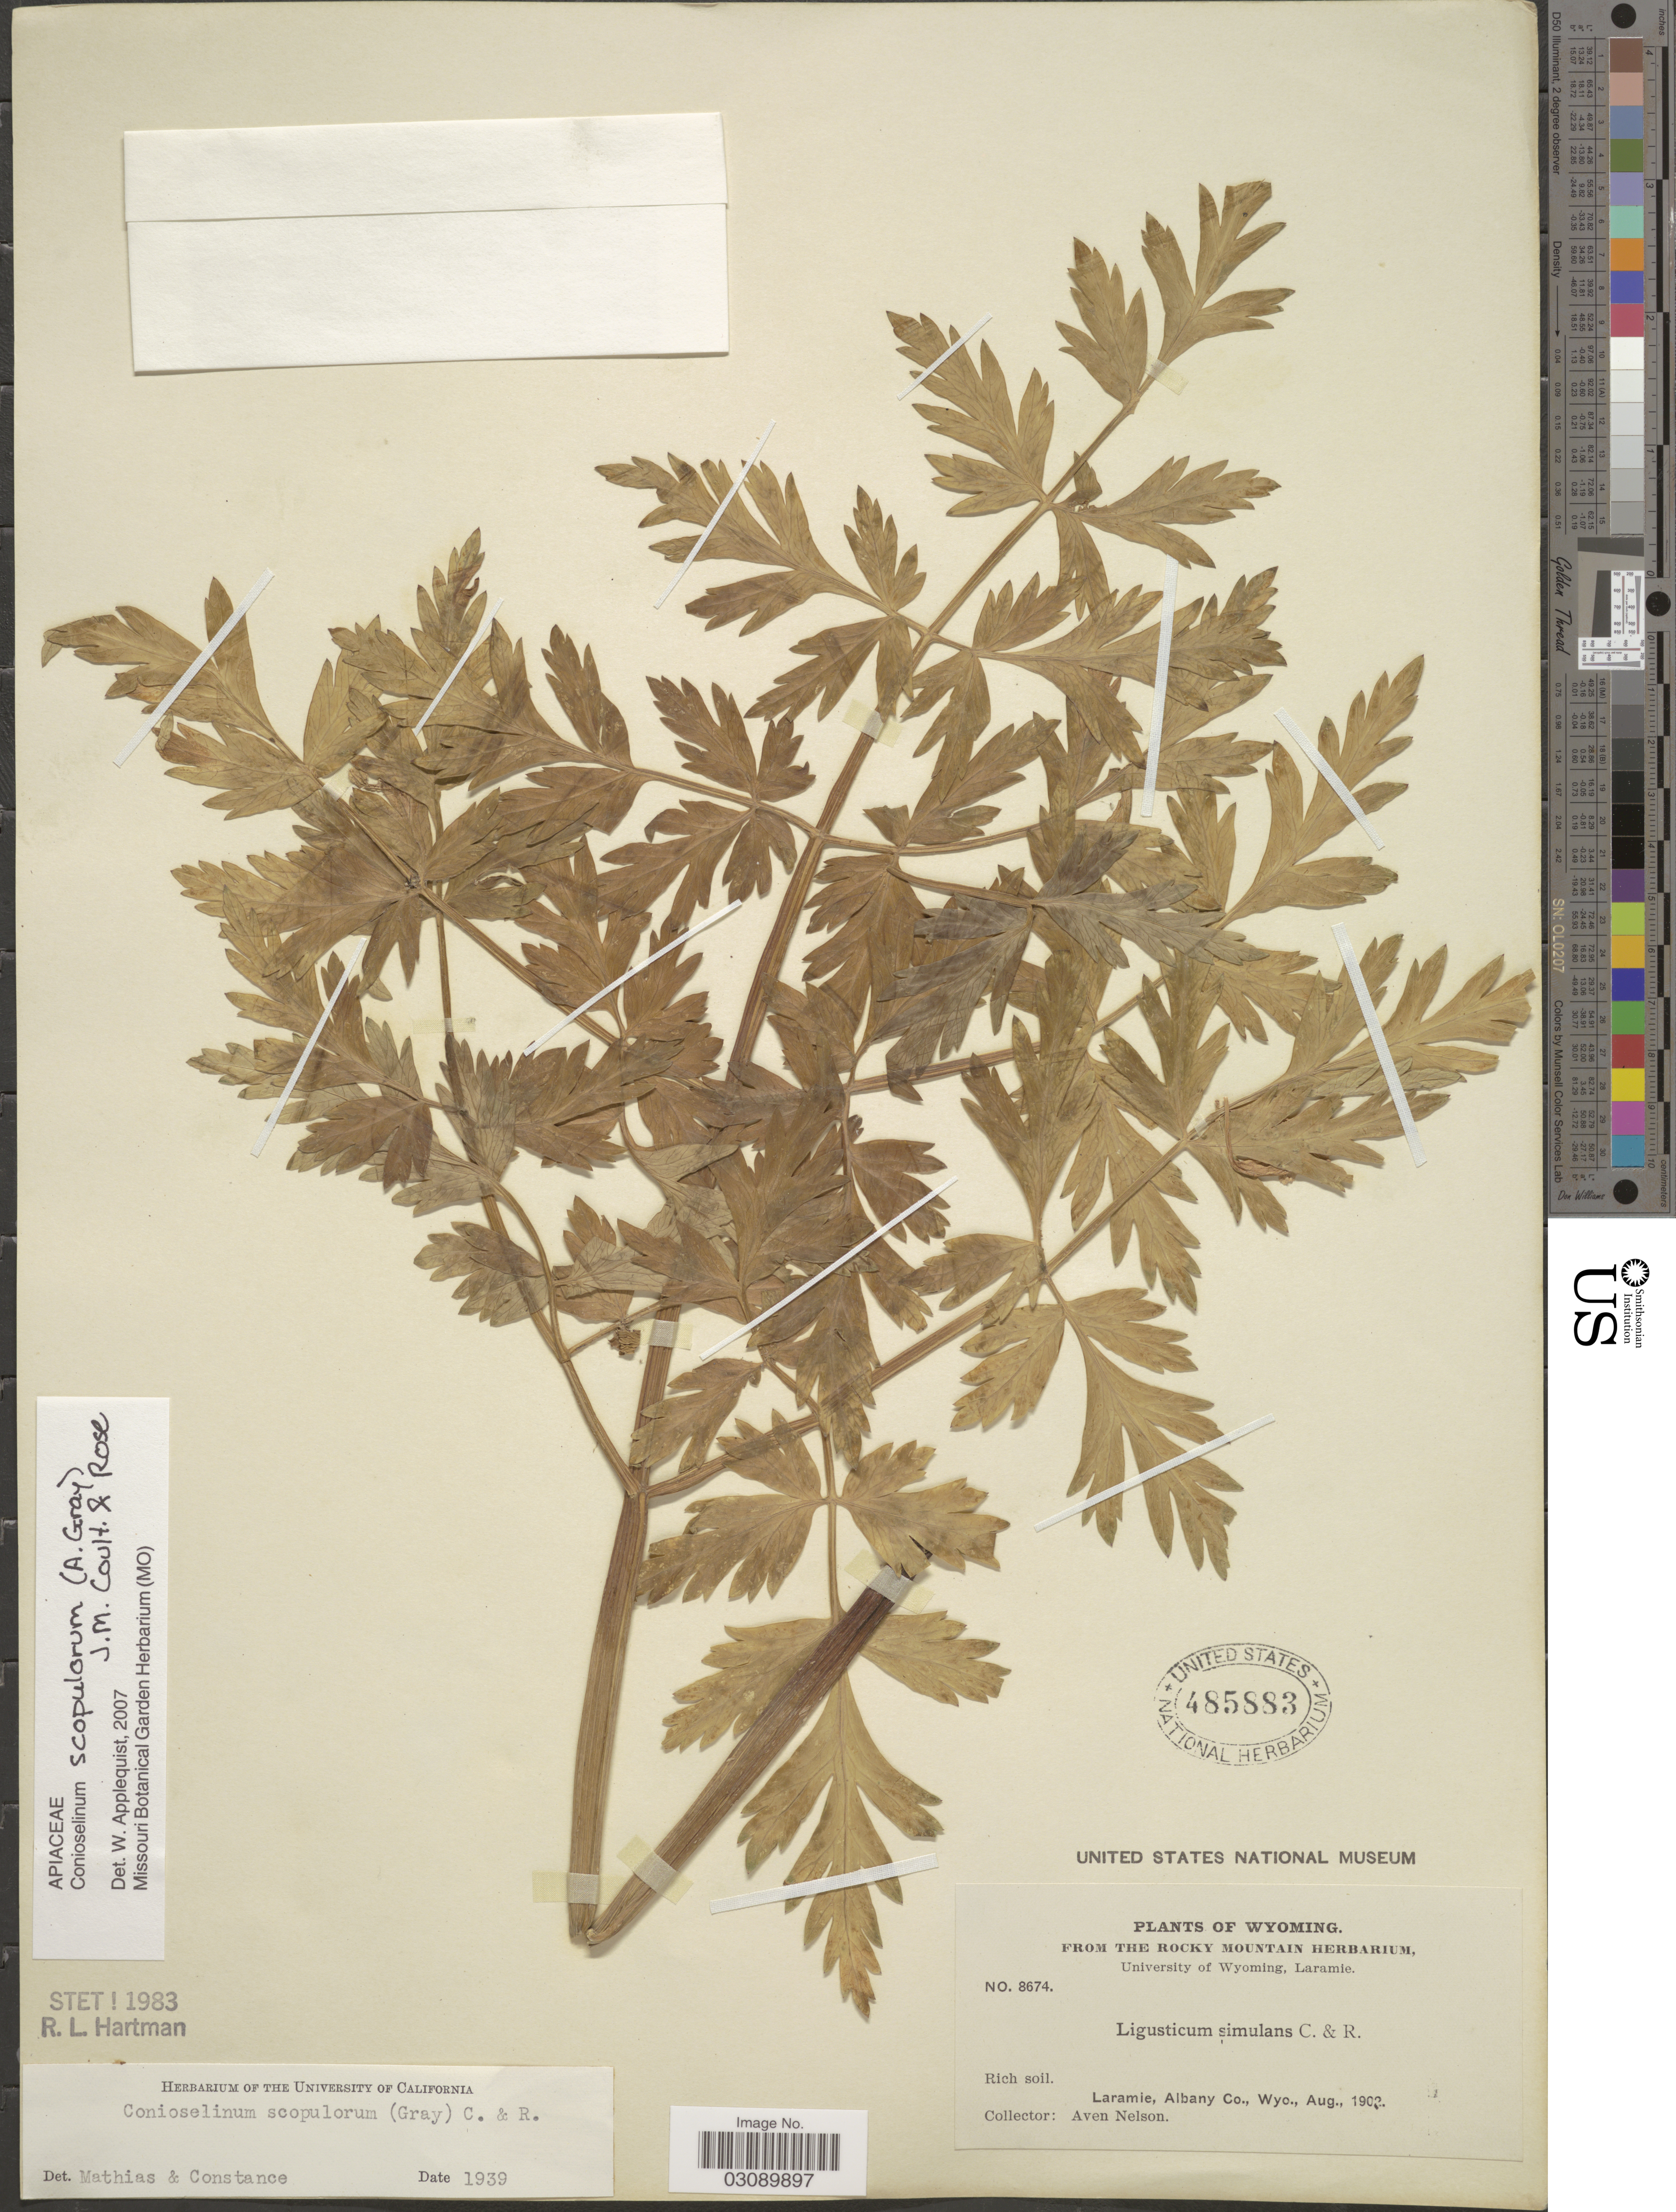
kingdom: Plantae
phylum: Tracheophyta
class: Magnoliopsida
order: Apiales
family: Apiaceae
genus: Conioselinum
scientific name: Conioselinum scopulorum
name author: (A. Gray) J.M. Coult. & Rose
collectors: A. Nelson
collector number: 8674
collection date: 1902-08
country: United States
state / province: Wyoming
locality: Laramie, Albany Co.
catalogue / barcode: US 485883